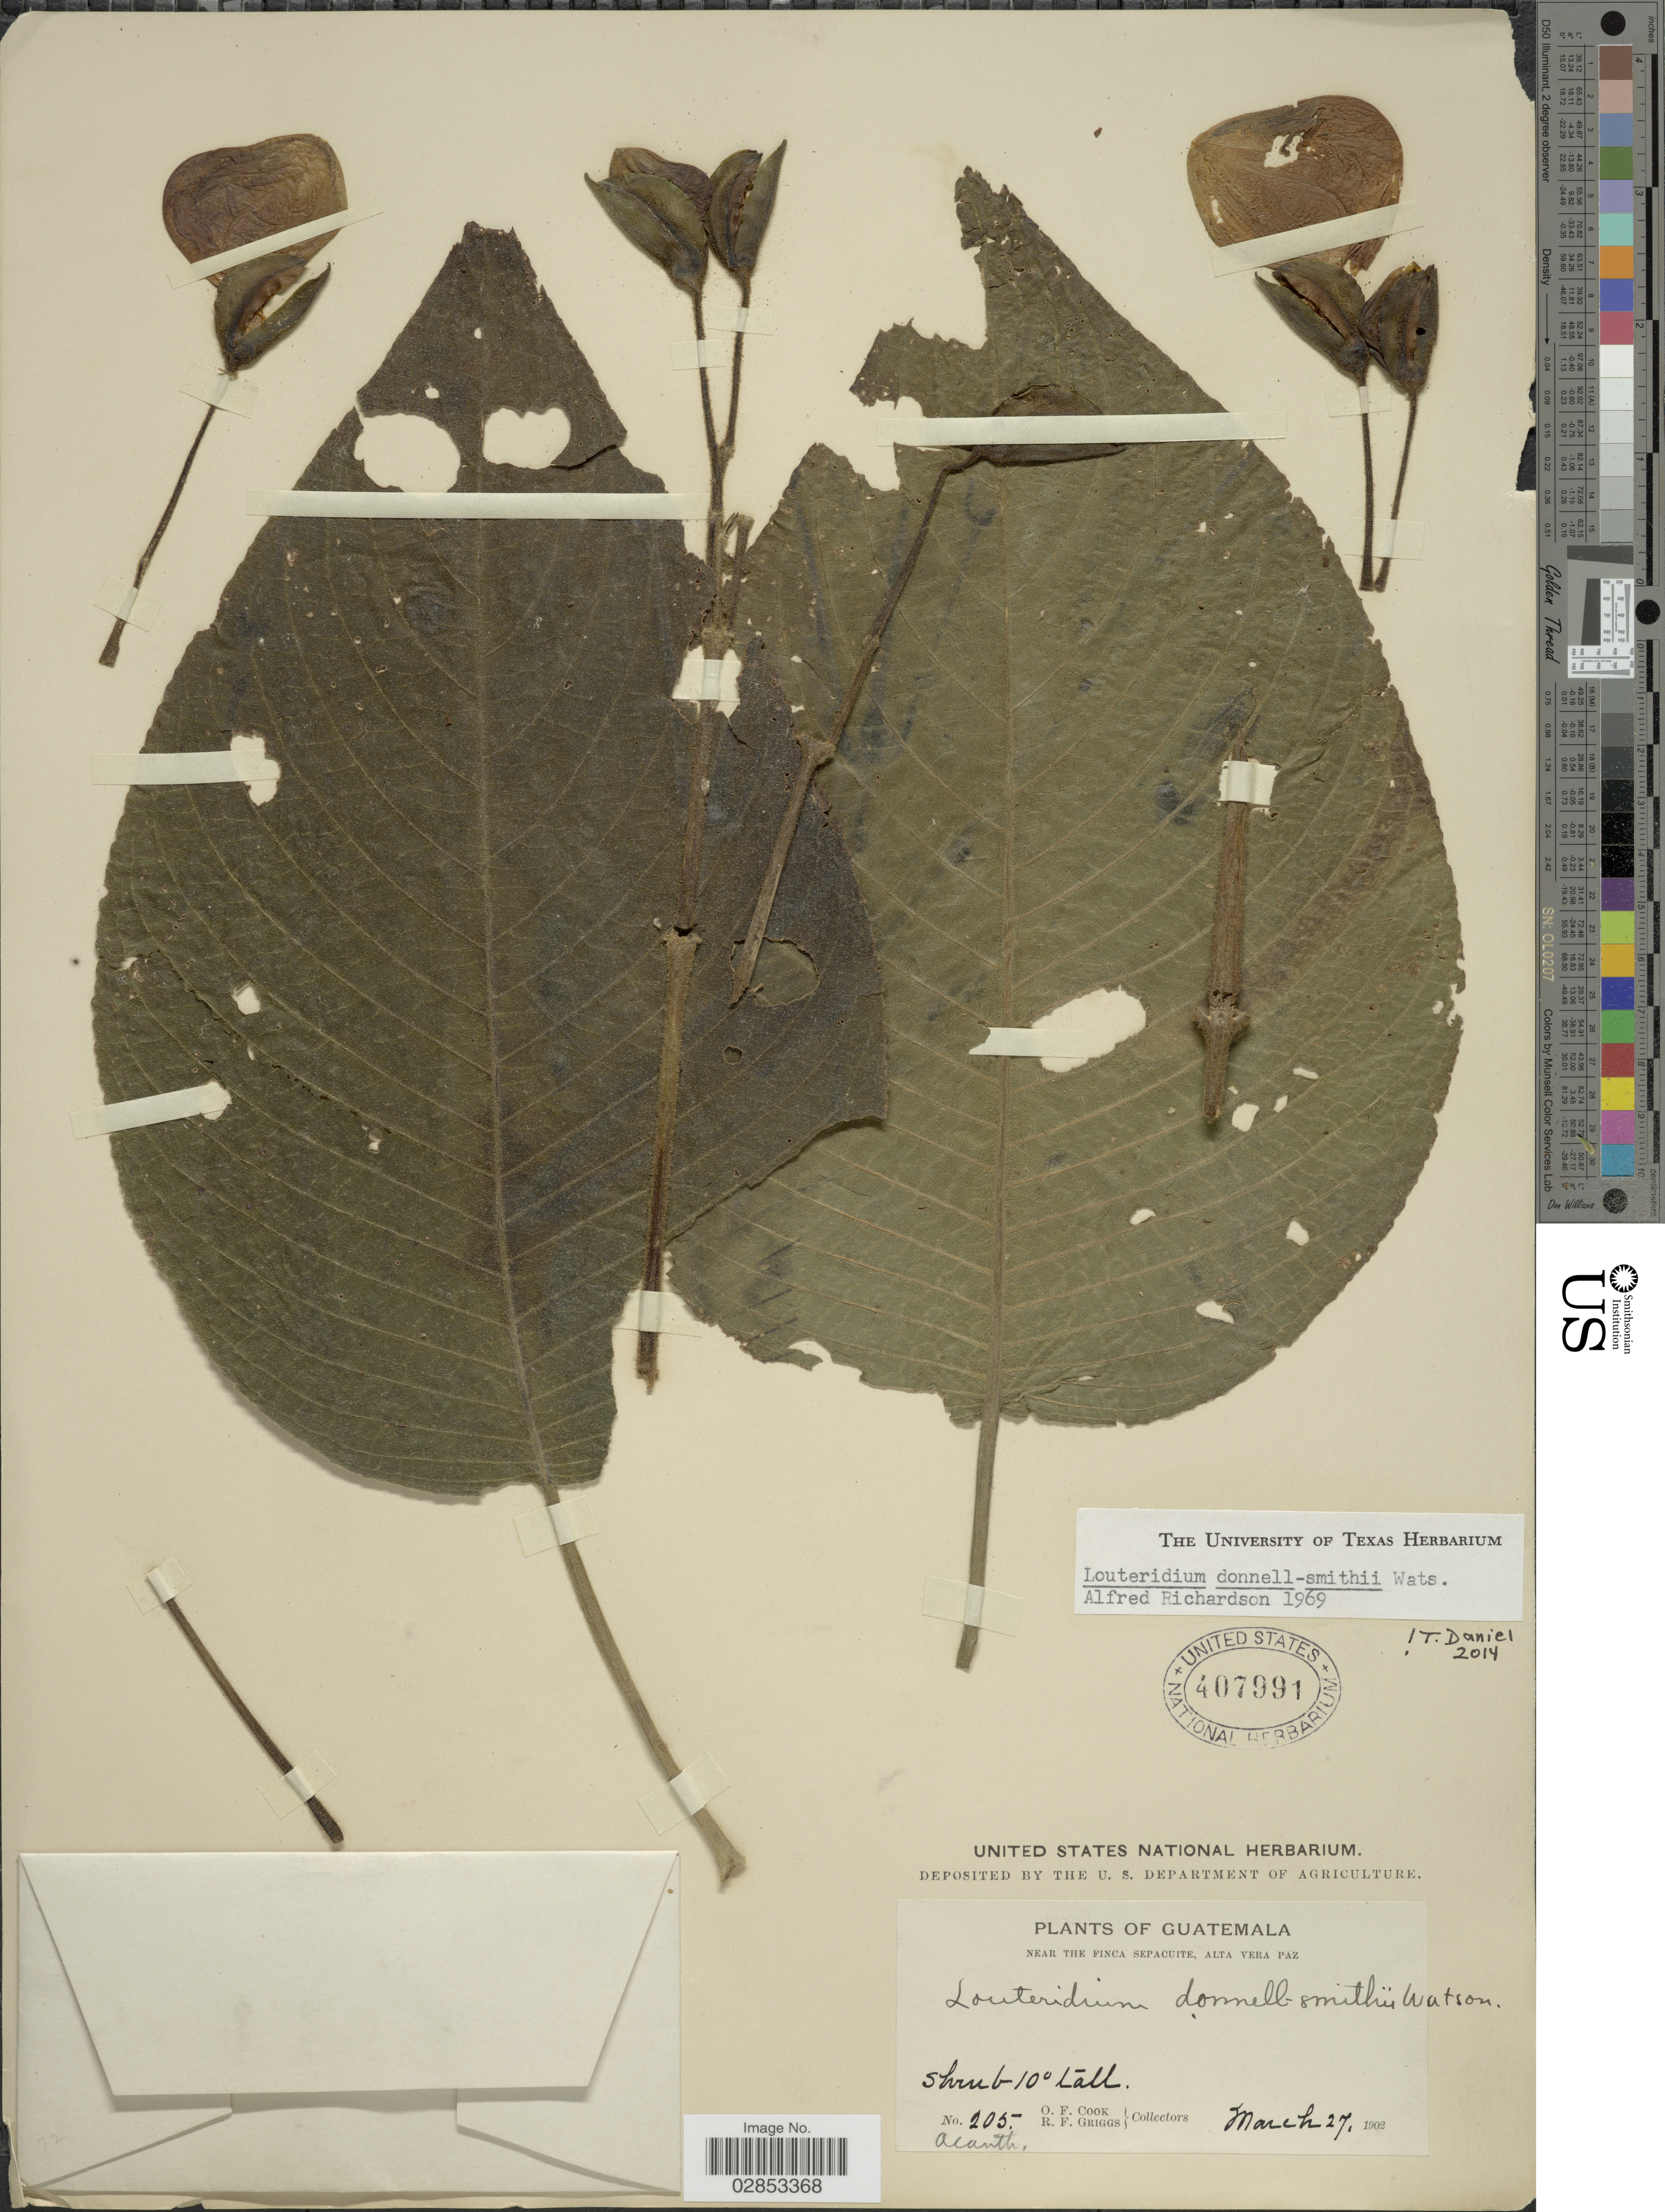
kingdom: Plantae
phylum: Tracheophyta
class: Magnoliopsida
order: Lamiales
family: Acanthaceae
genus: Louteridium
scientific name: Louteridium donnell-smithii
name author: S. Watson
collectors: O. F. Cook & R. F. Griggs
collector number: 205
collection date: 1902-03-27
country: Guatemala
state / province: Alta Verapaz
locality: Near the Finca Sepacuite.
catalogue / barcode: US 407991